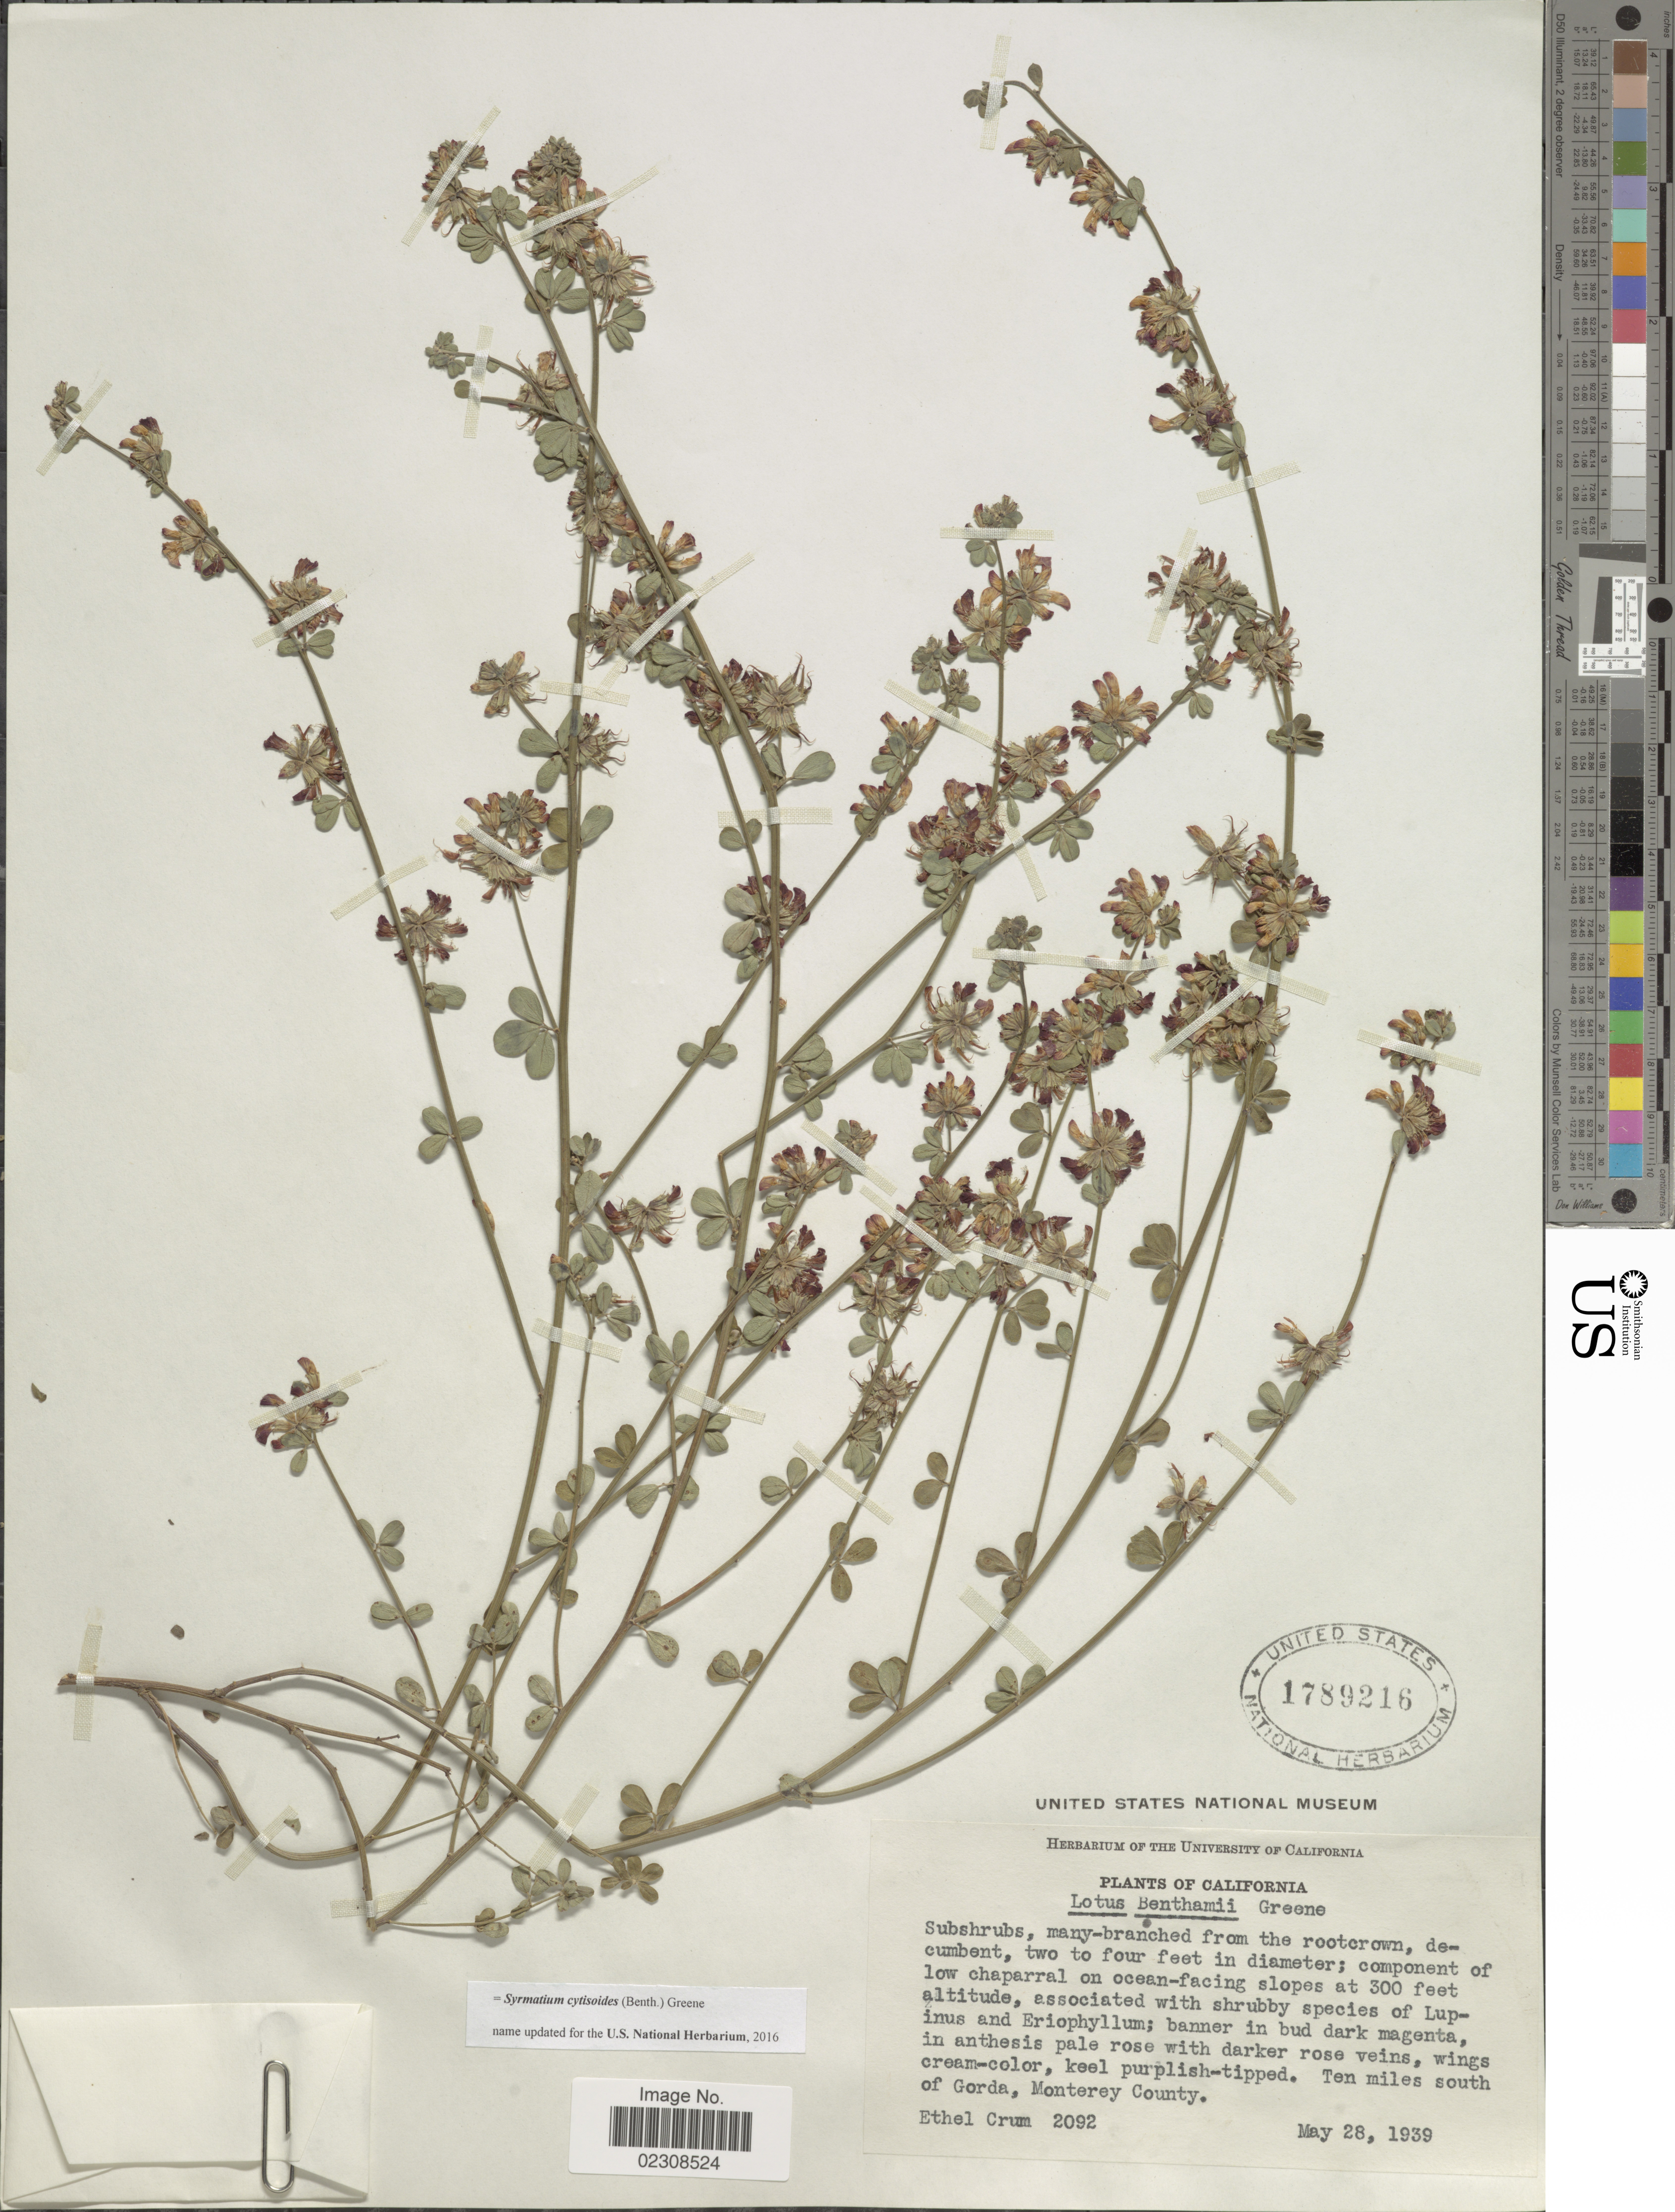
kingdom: Plantae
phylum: Tracheophyta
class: Magnoliopsida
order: Fabales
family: Fabaceae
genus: Syrmatium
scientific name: Syrmatium cytisoides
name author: (Benth.) Greene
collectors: E. K. Crum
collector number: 2092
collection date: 1939-05-28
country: United States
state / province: California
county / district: Monterey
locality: Ten miles south of Gorda, Monterey County.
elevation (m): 91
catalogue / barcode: US 1789216